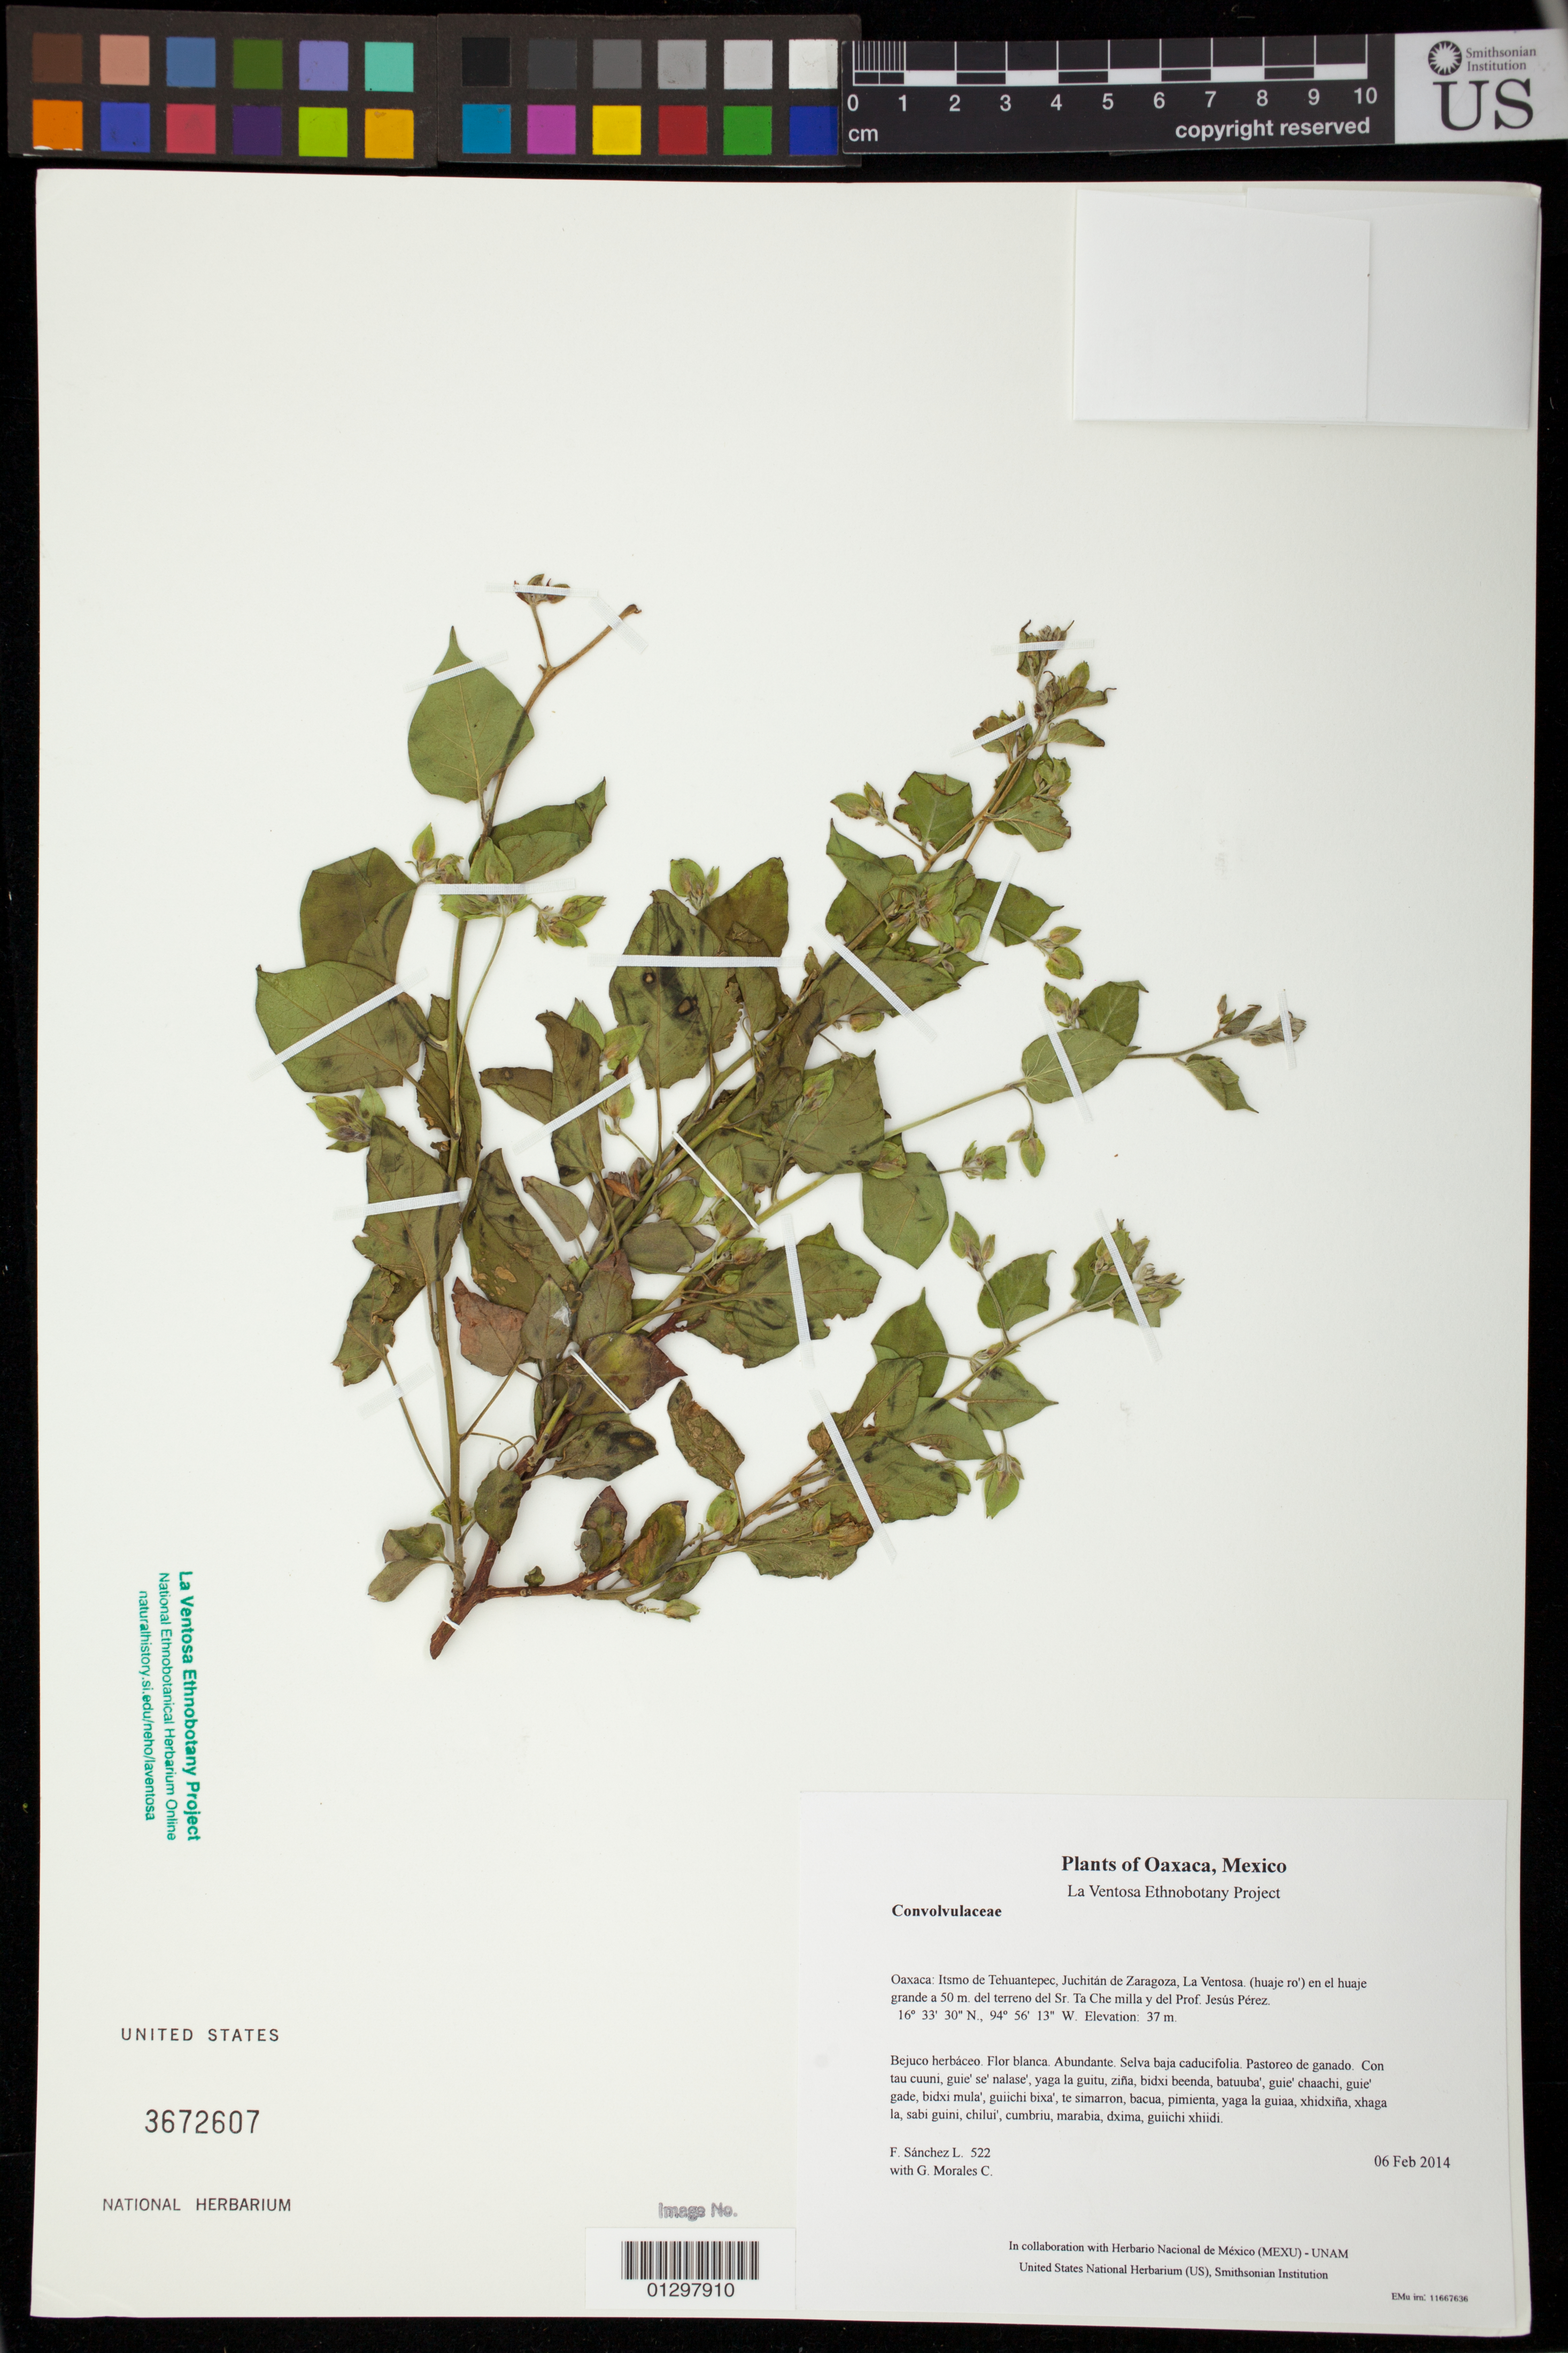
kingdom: Plantae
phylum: Tracheophyta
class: Magnoliopsida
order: Solanales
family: Convolvulaceae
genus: Jacquemontia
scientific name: Jacquemontia mexicana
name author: (Loes.) Standl. & Steyerm.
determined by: Velasco G., Kenia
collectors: F. Sánchez L. & G. Morales C.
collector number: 522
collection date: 2014-02-06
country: Mexico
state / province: Oaxaca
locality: Itsmo de Tehuantepec, Juchitán de Zaragoza, La Ventosa. (huaje ro') en el huaje grande a 50 m. del terreno del Sr. Ta Che milla y del Prof. Jesús Pérez.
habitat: Selva baja caducifolia. Pastoreo de ganado.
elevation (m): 37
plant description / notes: MEXU, SERO, US; Luba'. Guie' naquichi'. Stale.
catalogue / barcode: US 3672607